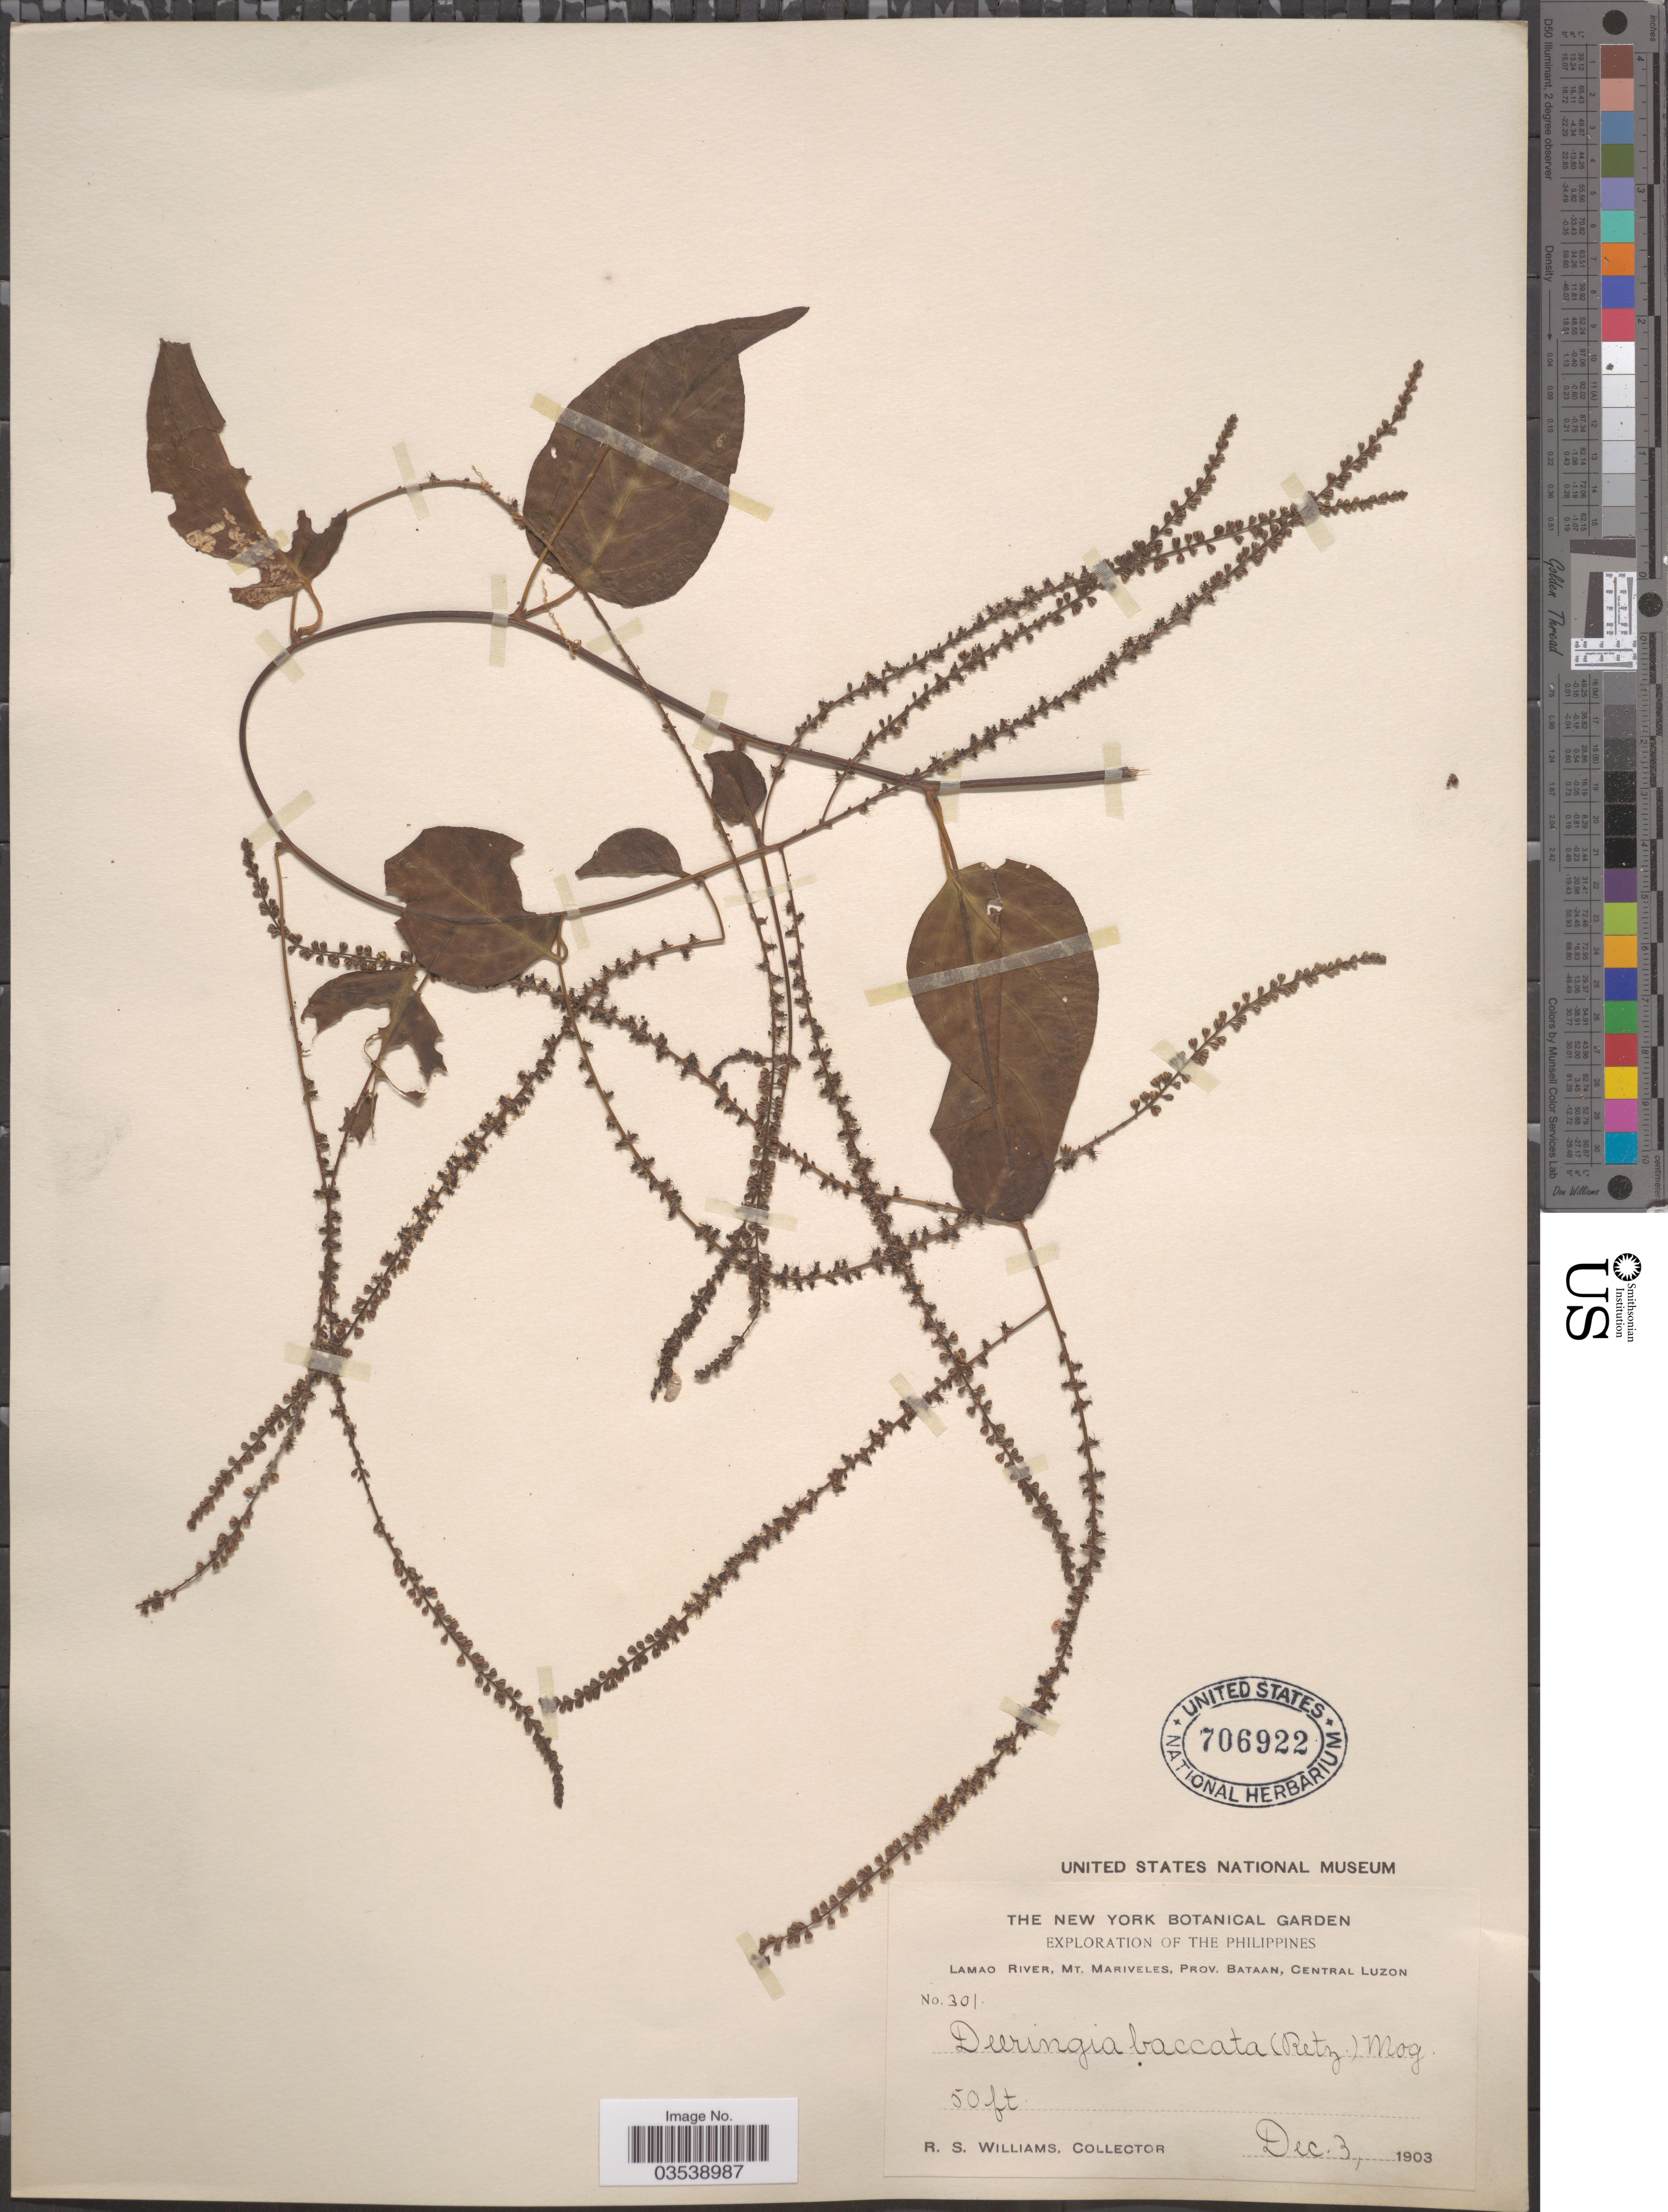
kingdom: Plantae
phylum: Tracheophyta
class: Magnoliopsida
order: Caryophyllales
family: Amaranthaceae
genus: Deeringia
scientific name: Deeringia amaranthoides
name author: (Lam.) Merr.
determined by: Strong, Mark T., (BOT), Smithsonian Institution - National Museum of Natural History (UNITED STATES)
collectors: R. S. Williams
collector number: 301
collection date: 1903-12-03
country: Philippines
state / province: Central Luzon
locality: Lamao River, Mt. Mariveles, Prov. Bataan, Central Luzon.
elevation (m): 15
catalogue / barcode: US 706922